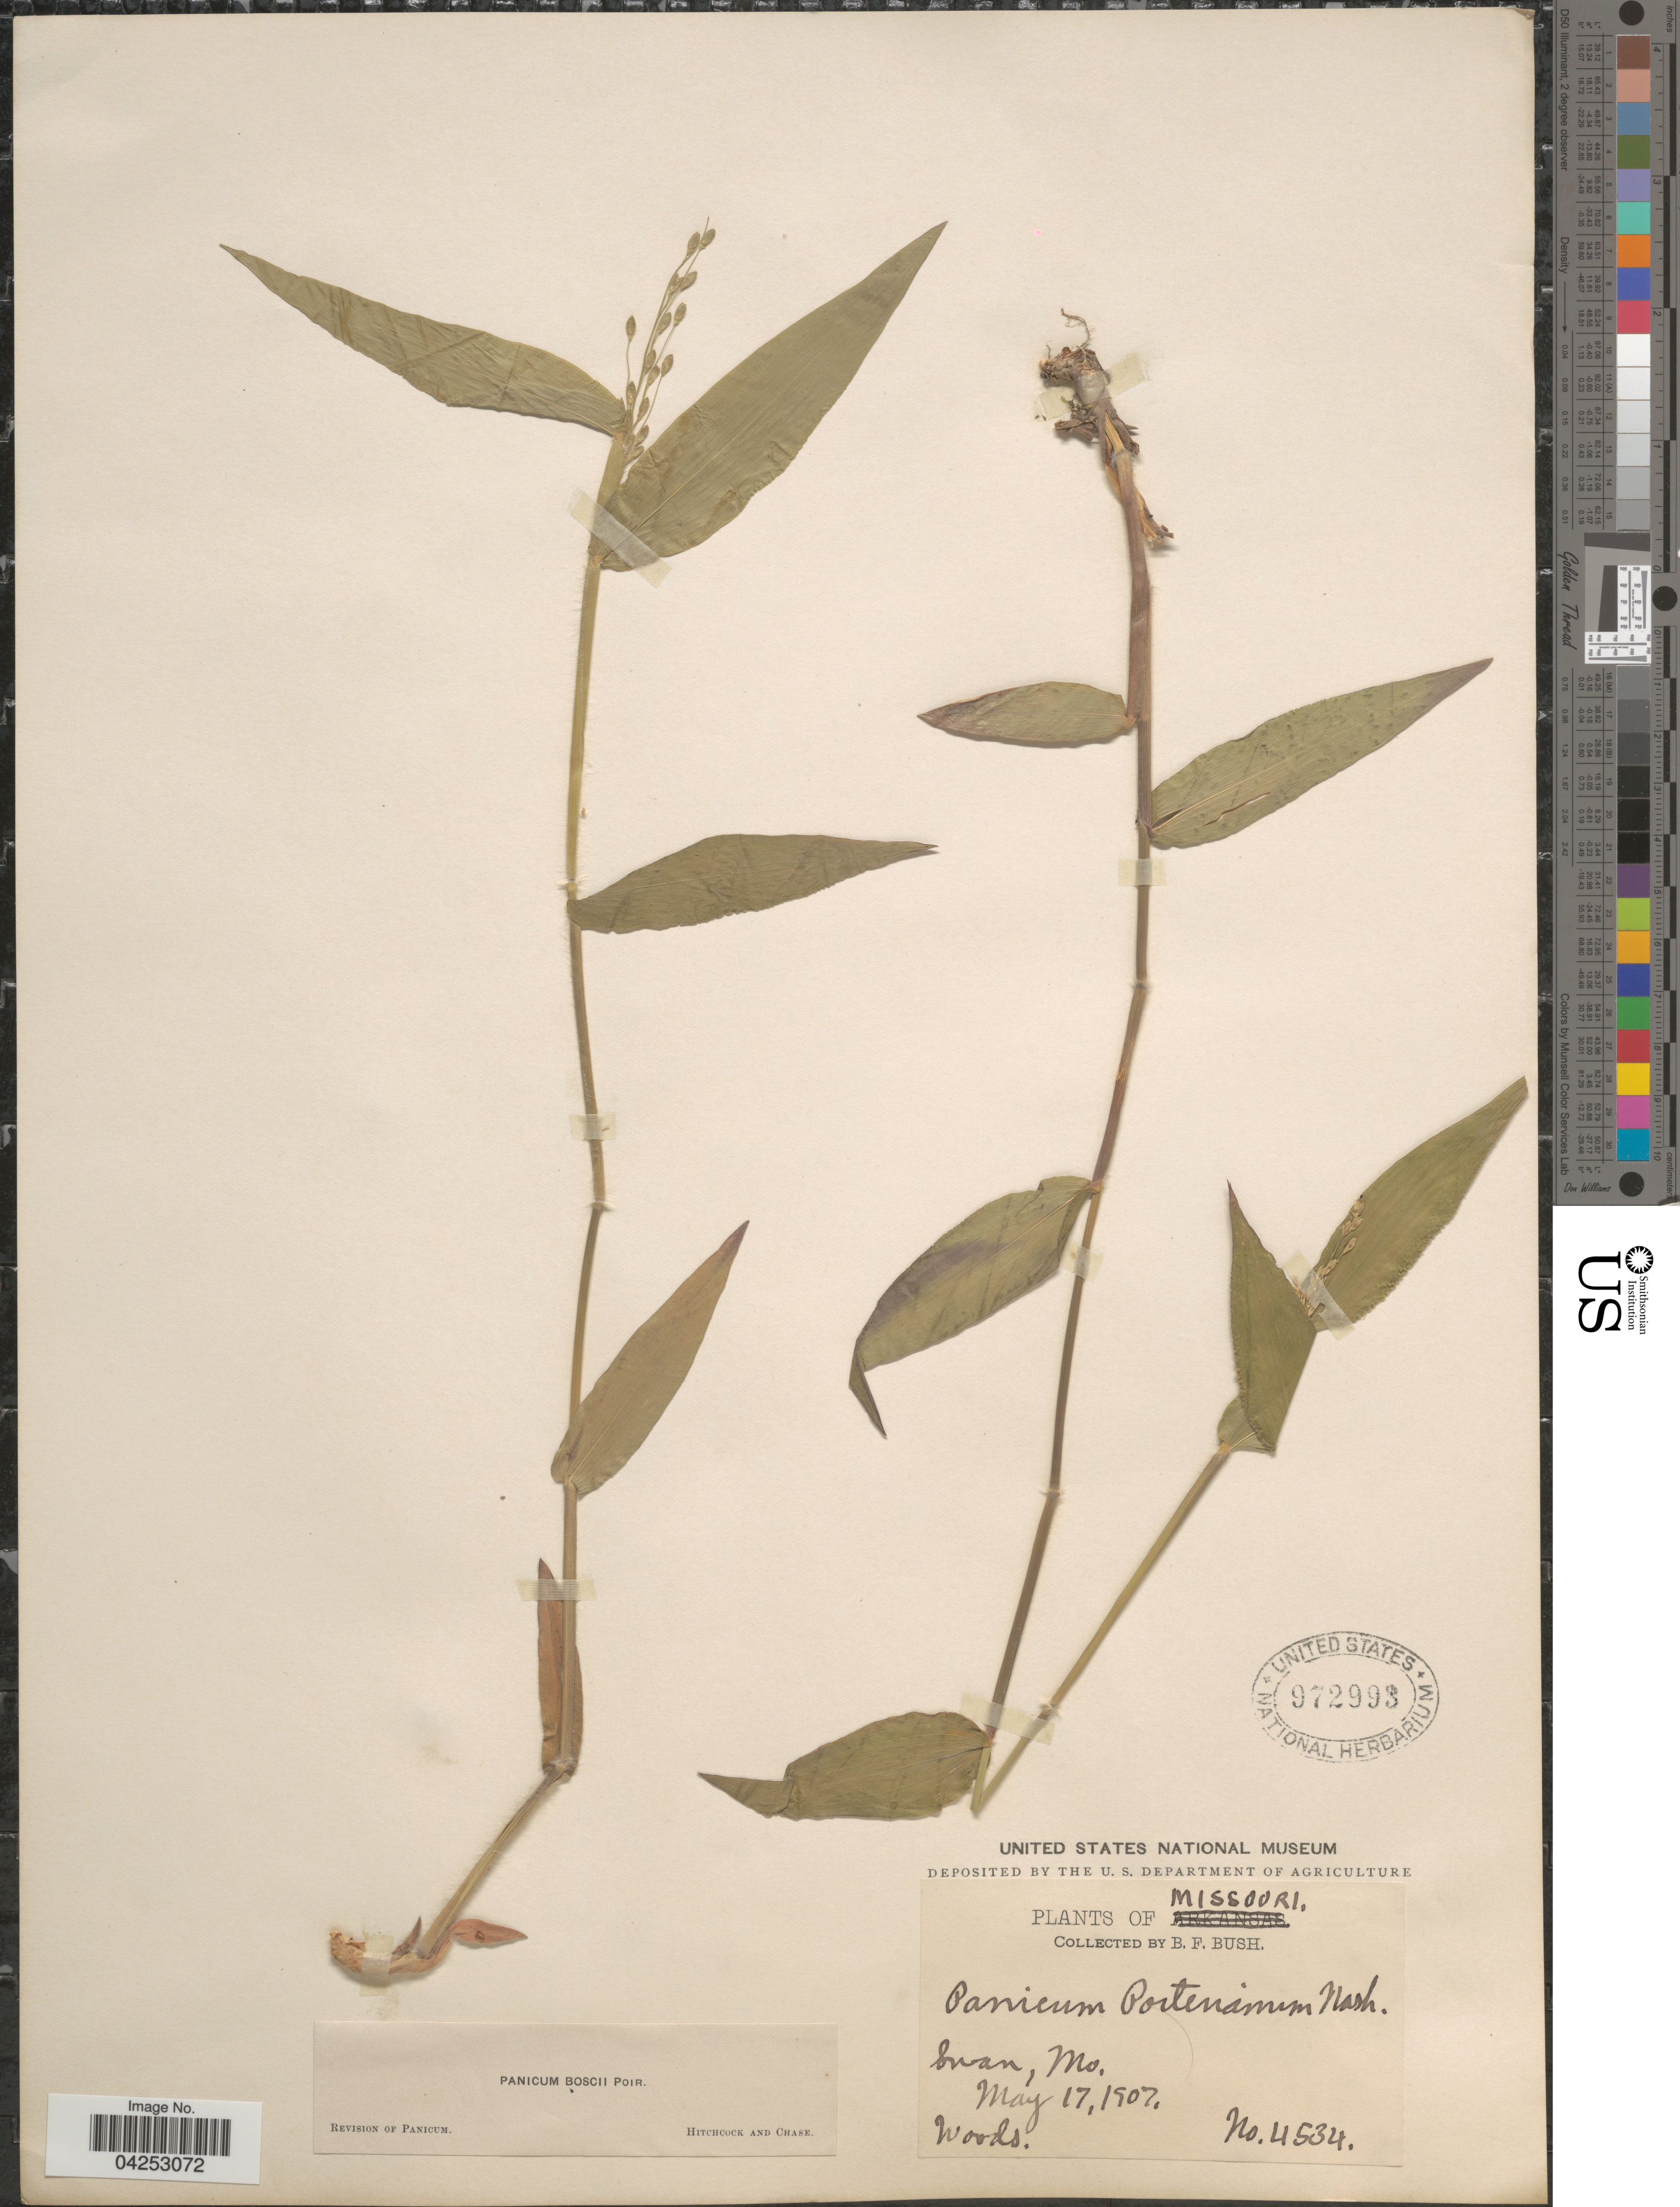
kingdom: Plantae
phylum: Tracheophyta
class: Liliopsida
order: Poales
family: Poaceae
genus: Dichanthelium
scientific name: Dichanthelium boscii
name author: (Poir.) Gould & C.A. Clark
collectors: B. F. Bush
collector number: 4534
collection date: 1907-05-17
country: United States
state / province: Missouri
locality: Swan.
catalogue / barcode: US 972993